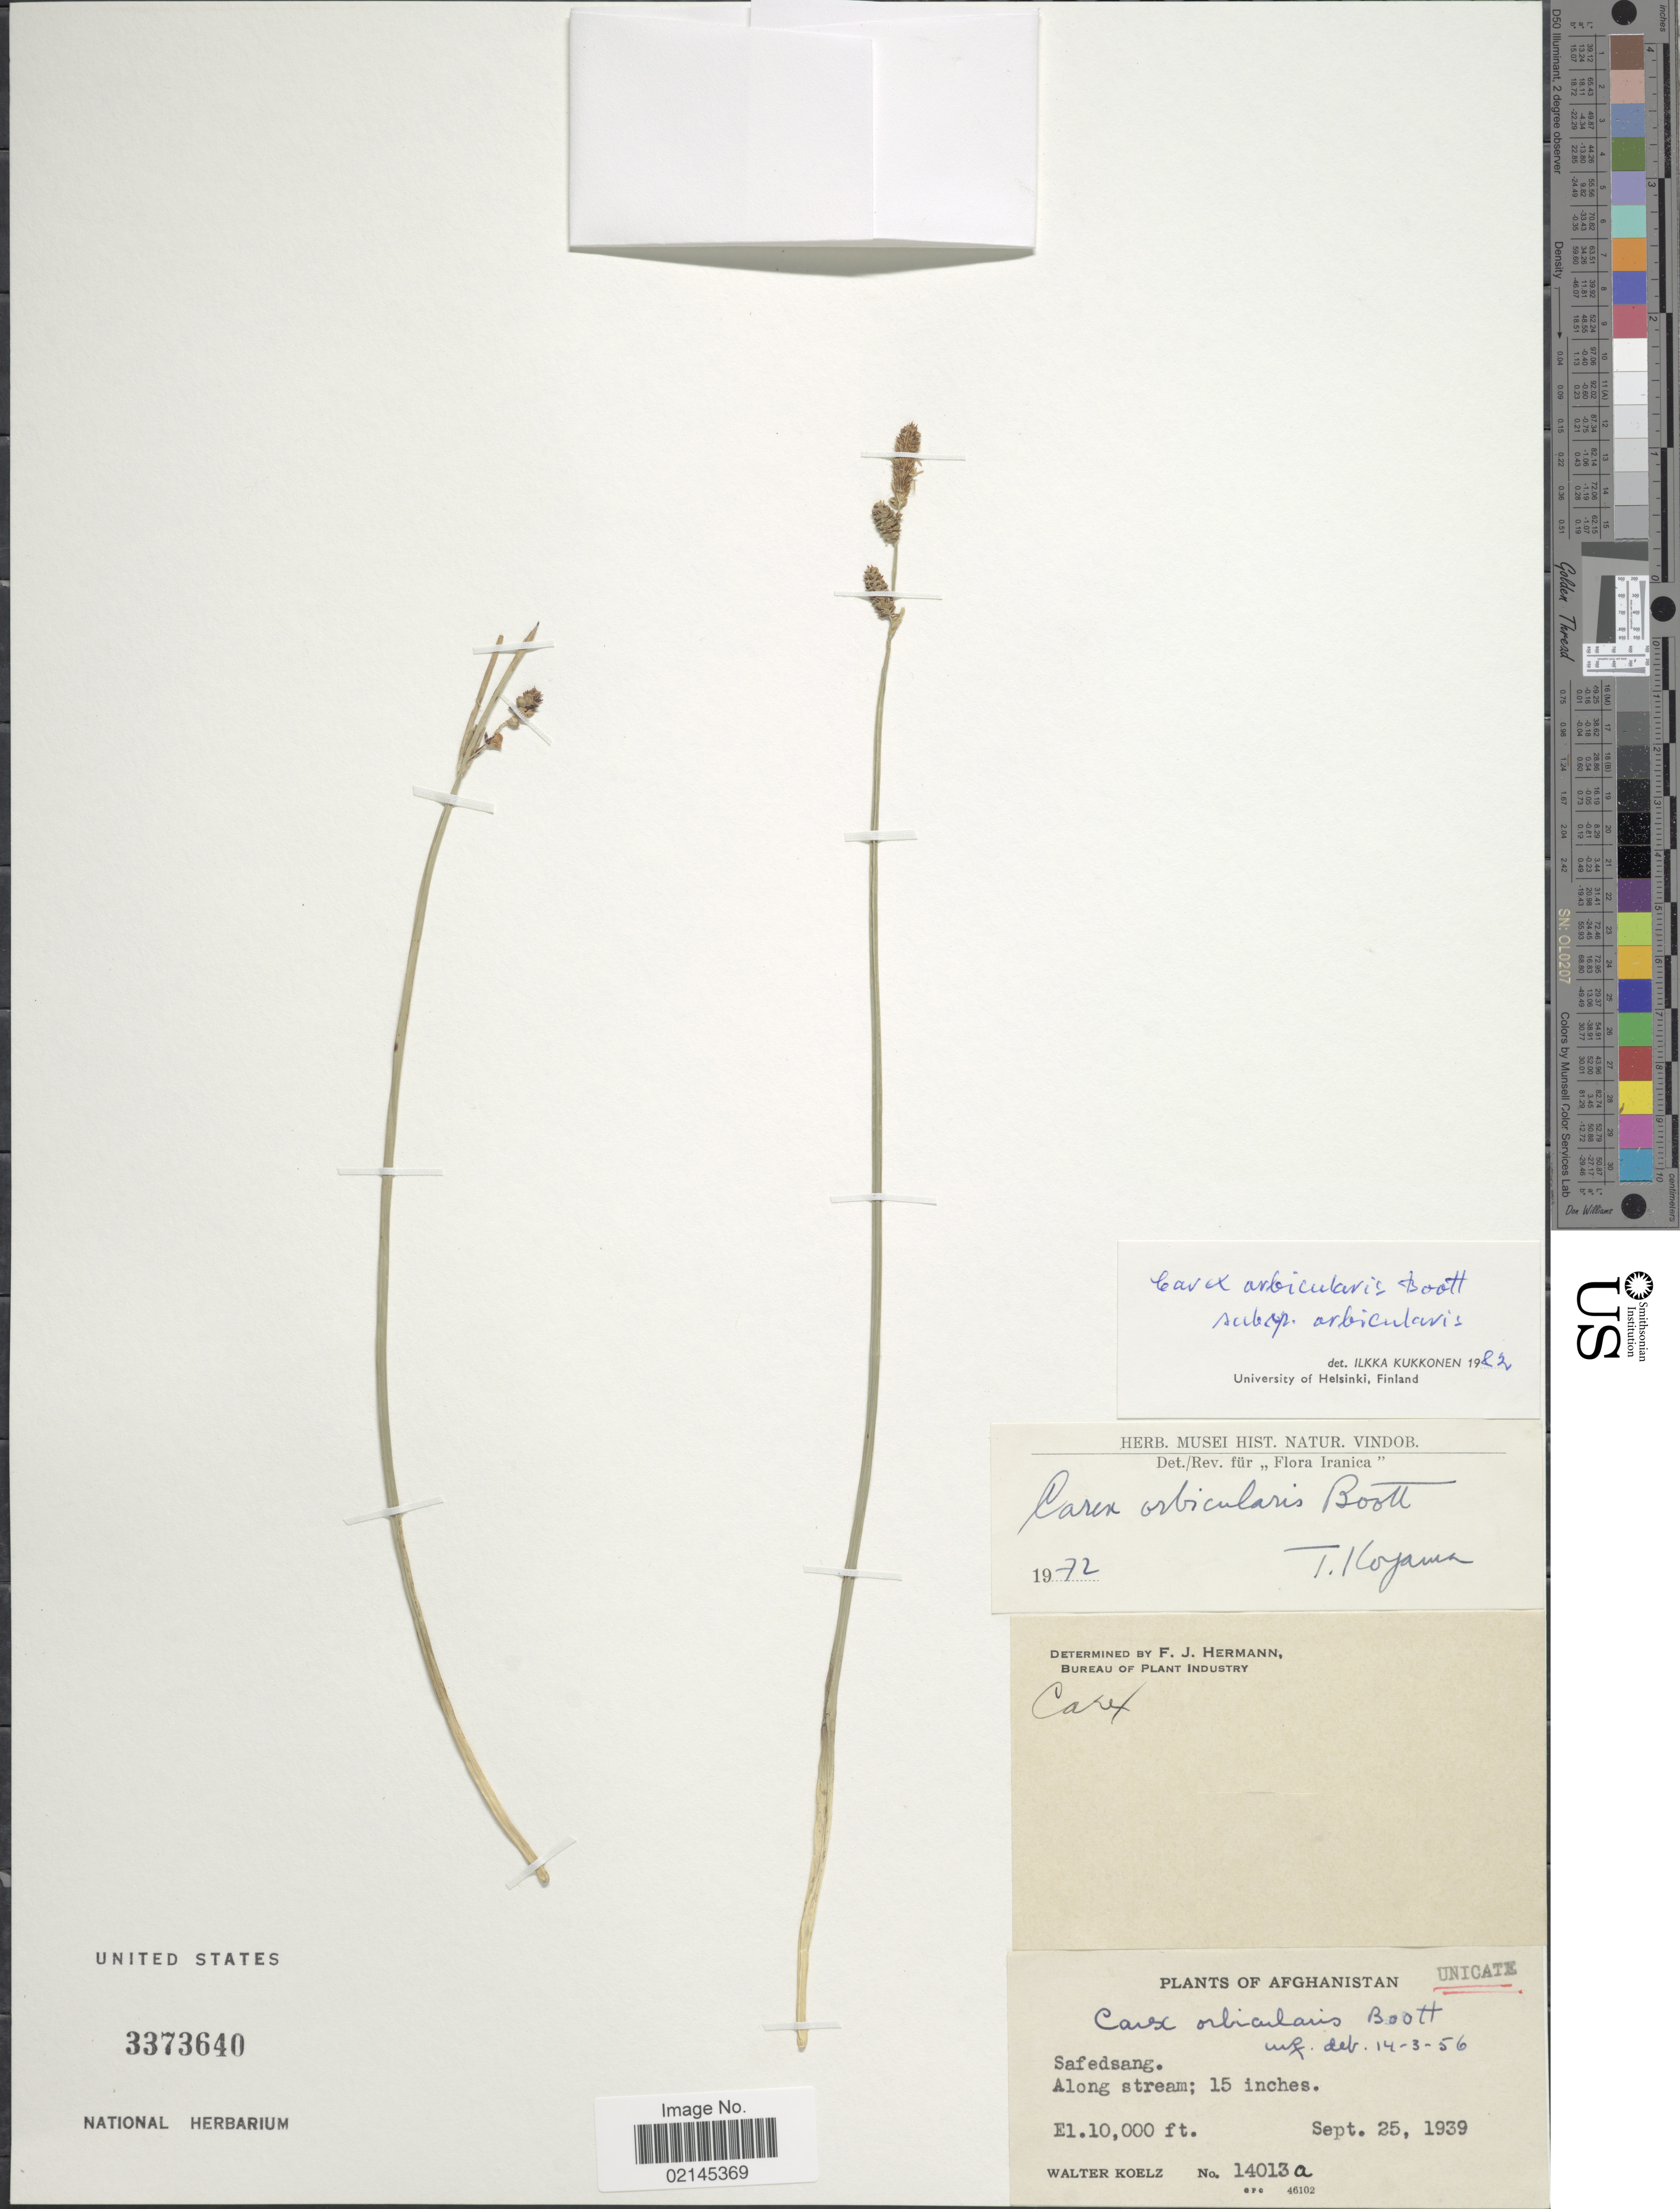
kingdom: Plantae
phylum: Tracheophyta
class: Liliopsida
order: Poales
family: Cyperaceae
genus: Carex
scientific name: Carex orbicularis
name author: Boott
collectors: W. N. Koelz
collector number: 14013a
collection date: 1939-09-25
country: Afghanistan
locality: Safedsang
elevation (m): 3048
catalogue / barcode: US 3373640